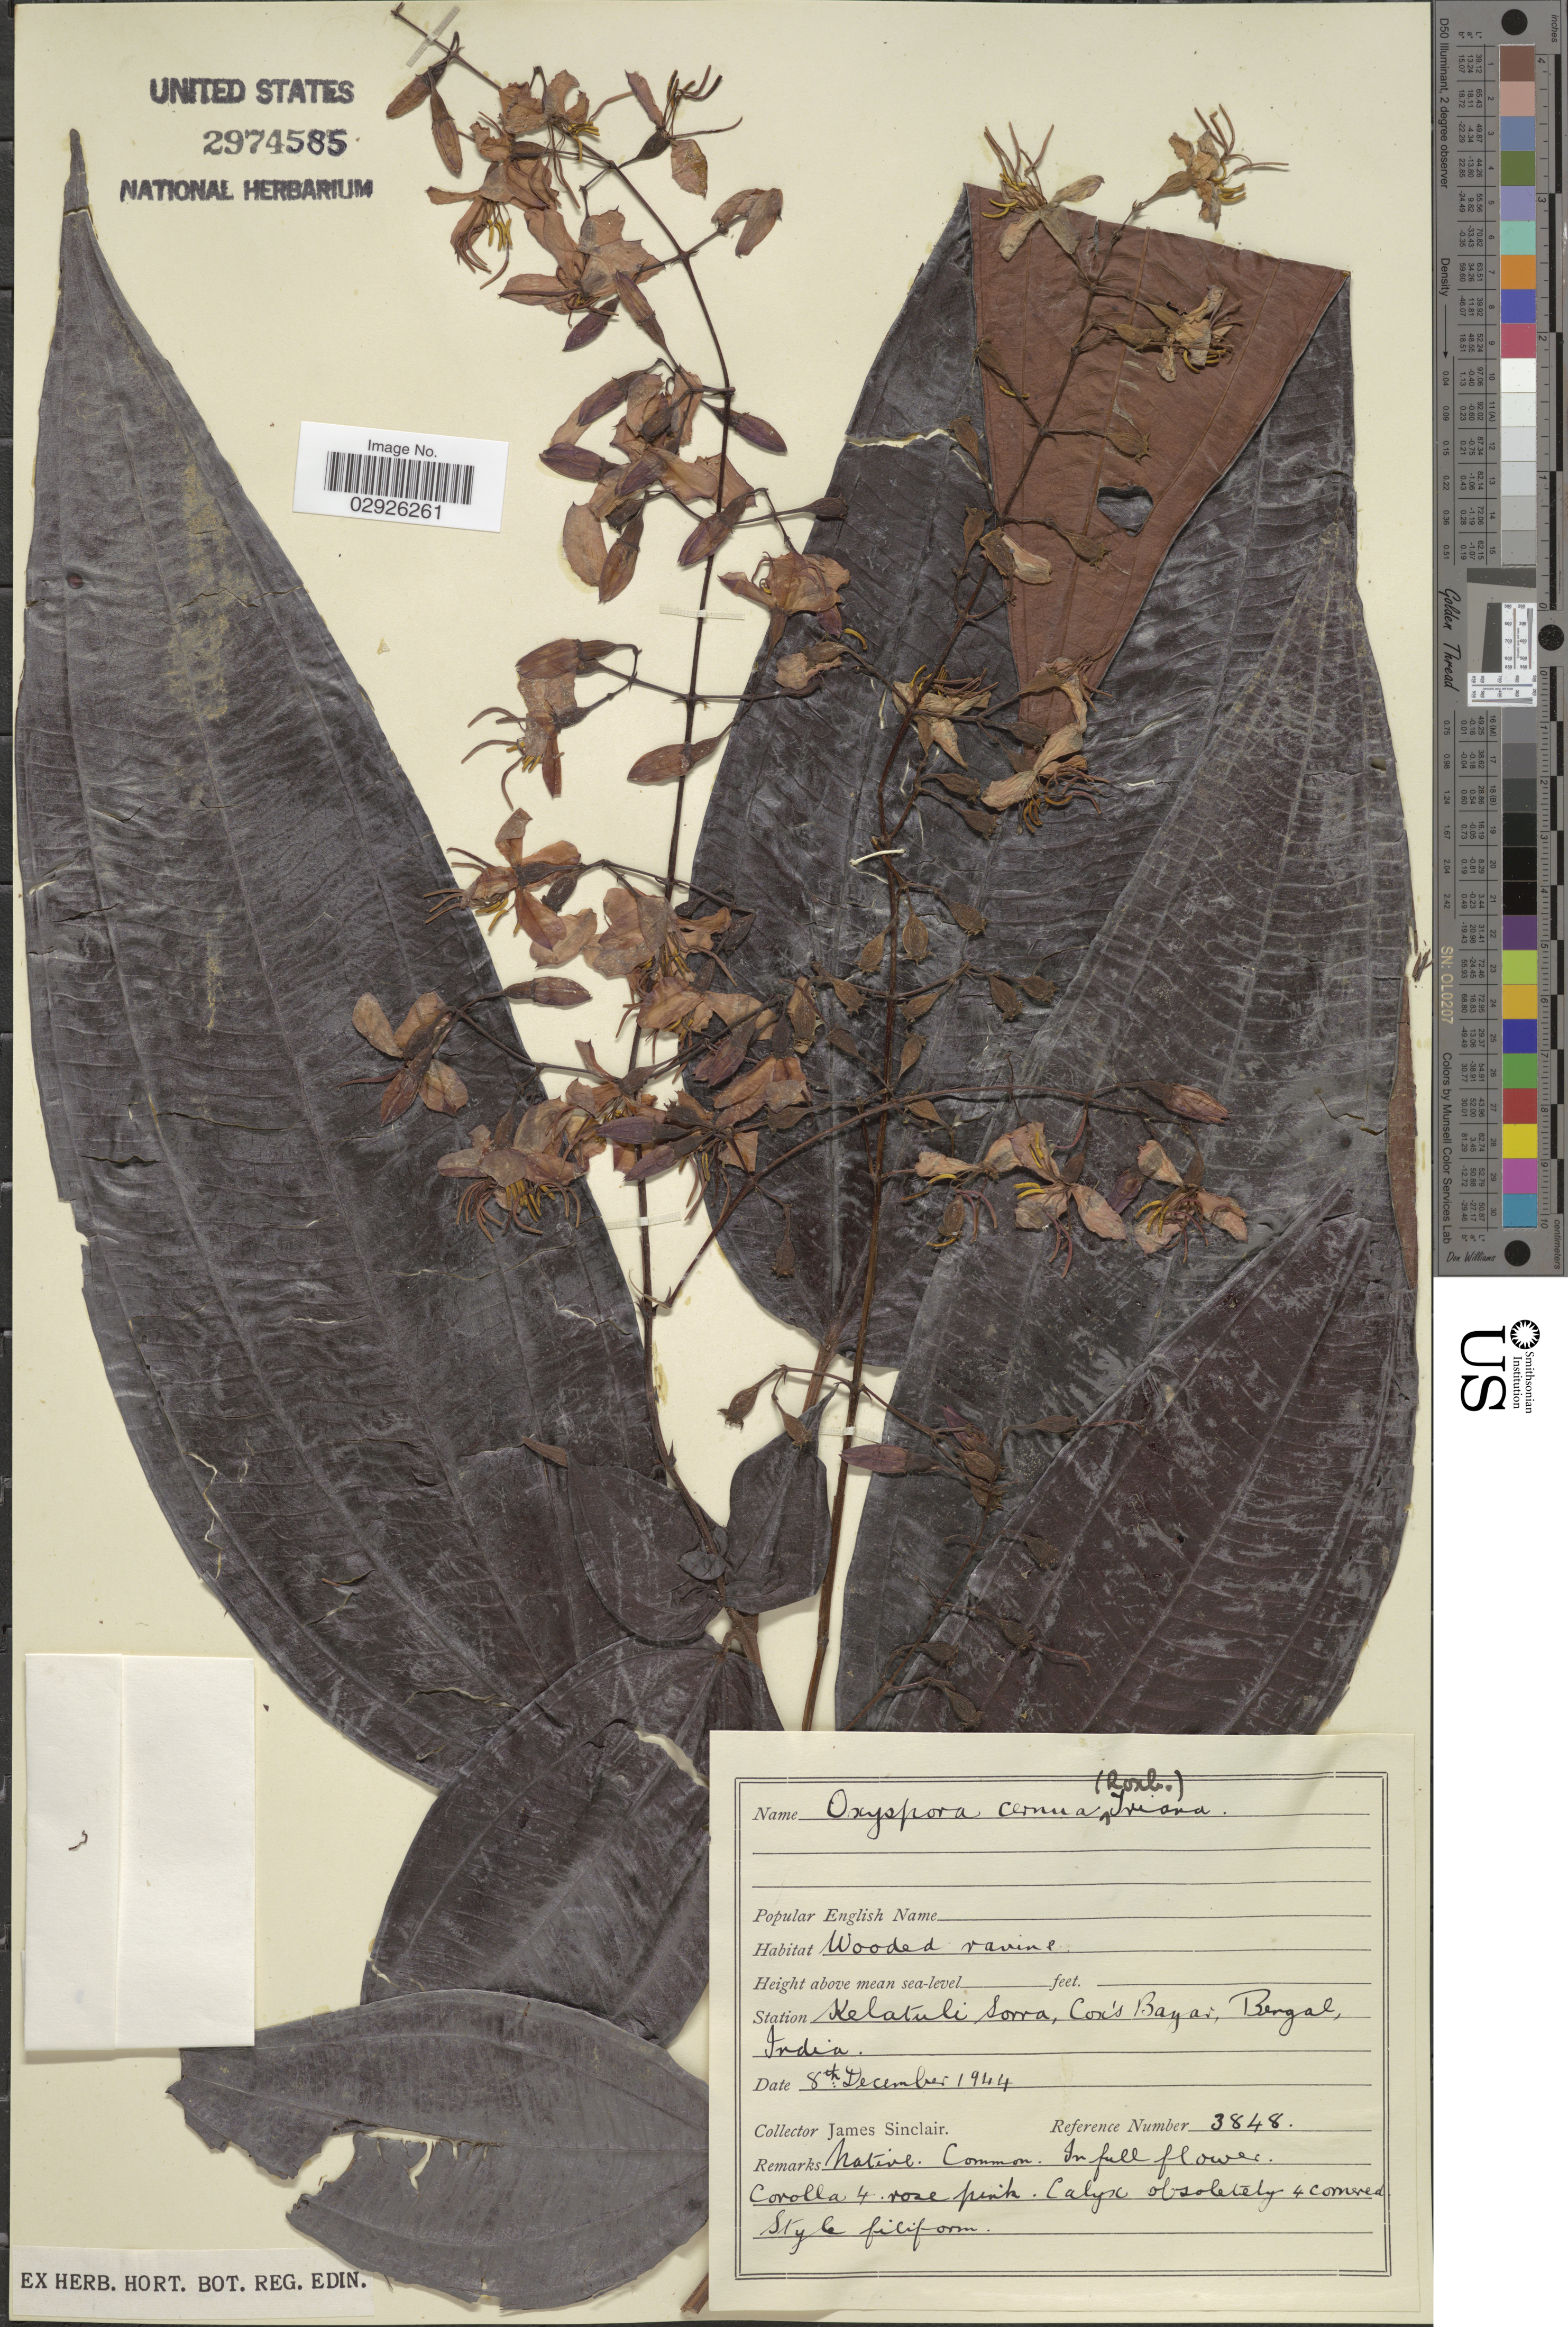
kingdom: Plantae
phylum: Tracheophyta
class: Magnoliopsida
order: Myrtales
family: Melastomataceae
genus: Oxyspora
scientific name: Oxyspora cernua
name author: (Roxb.) Hook. f. & Thomson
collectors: J. Sinclair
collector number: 3848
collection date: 1944-12-08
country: Bangladesh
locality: Station Kelatuli Sorro, Cox's Bazar, Bengal.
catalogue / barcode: US 2974585